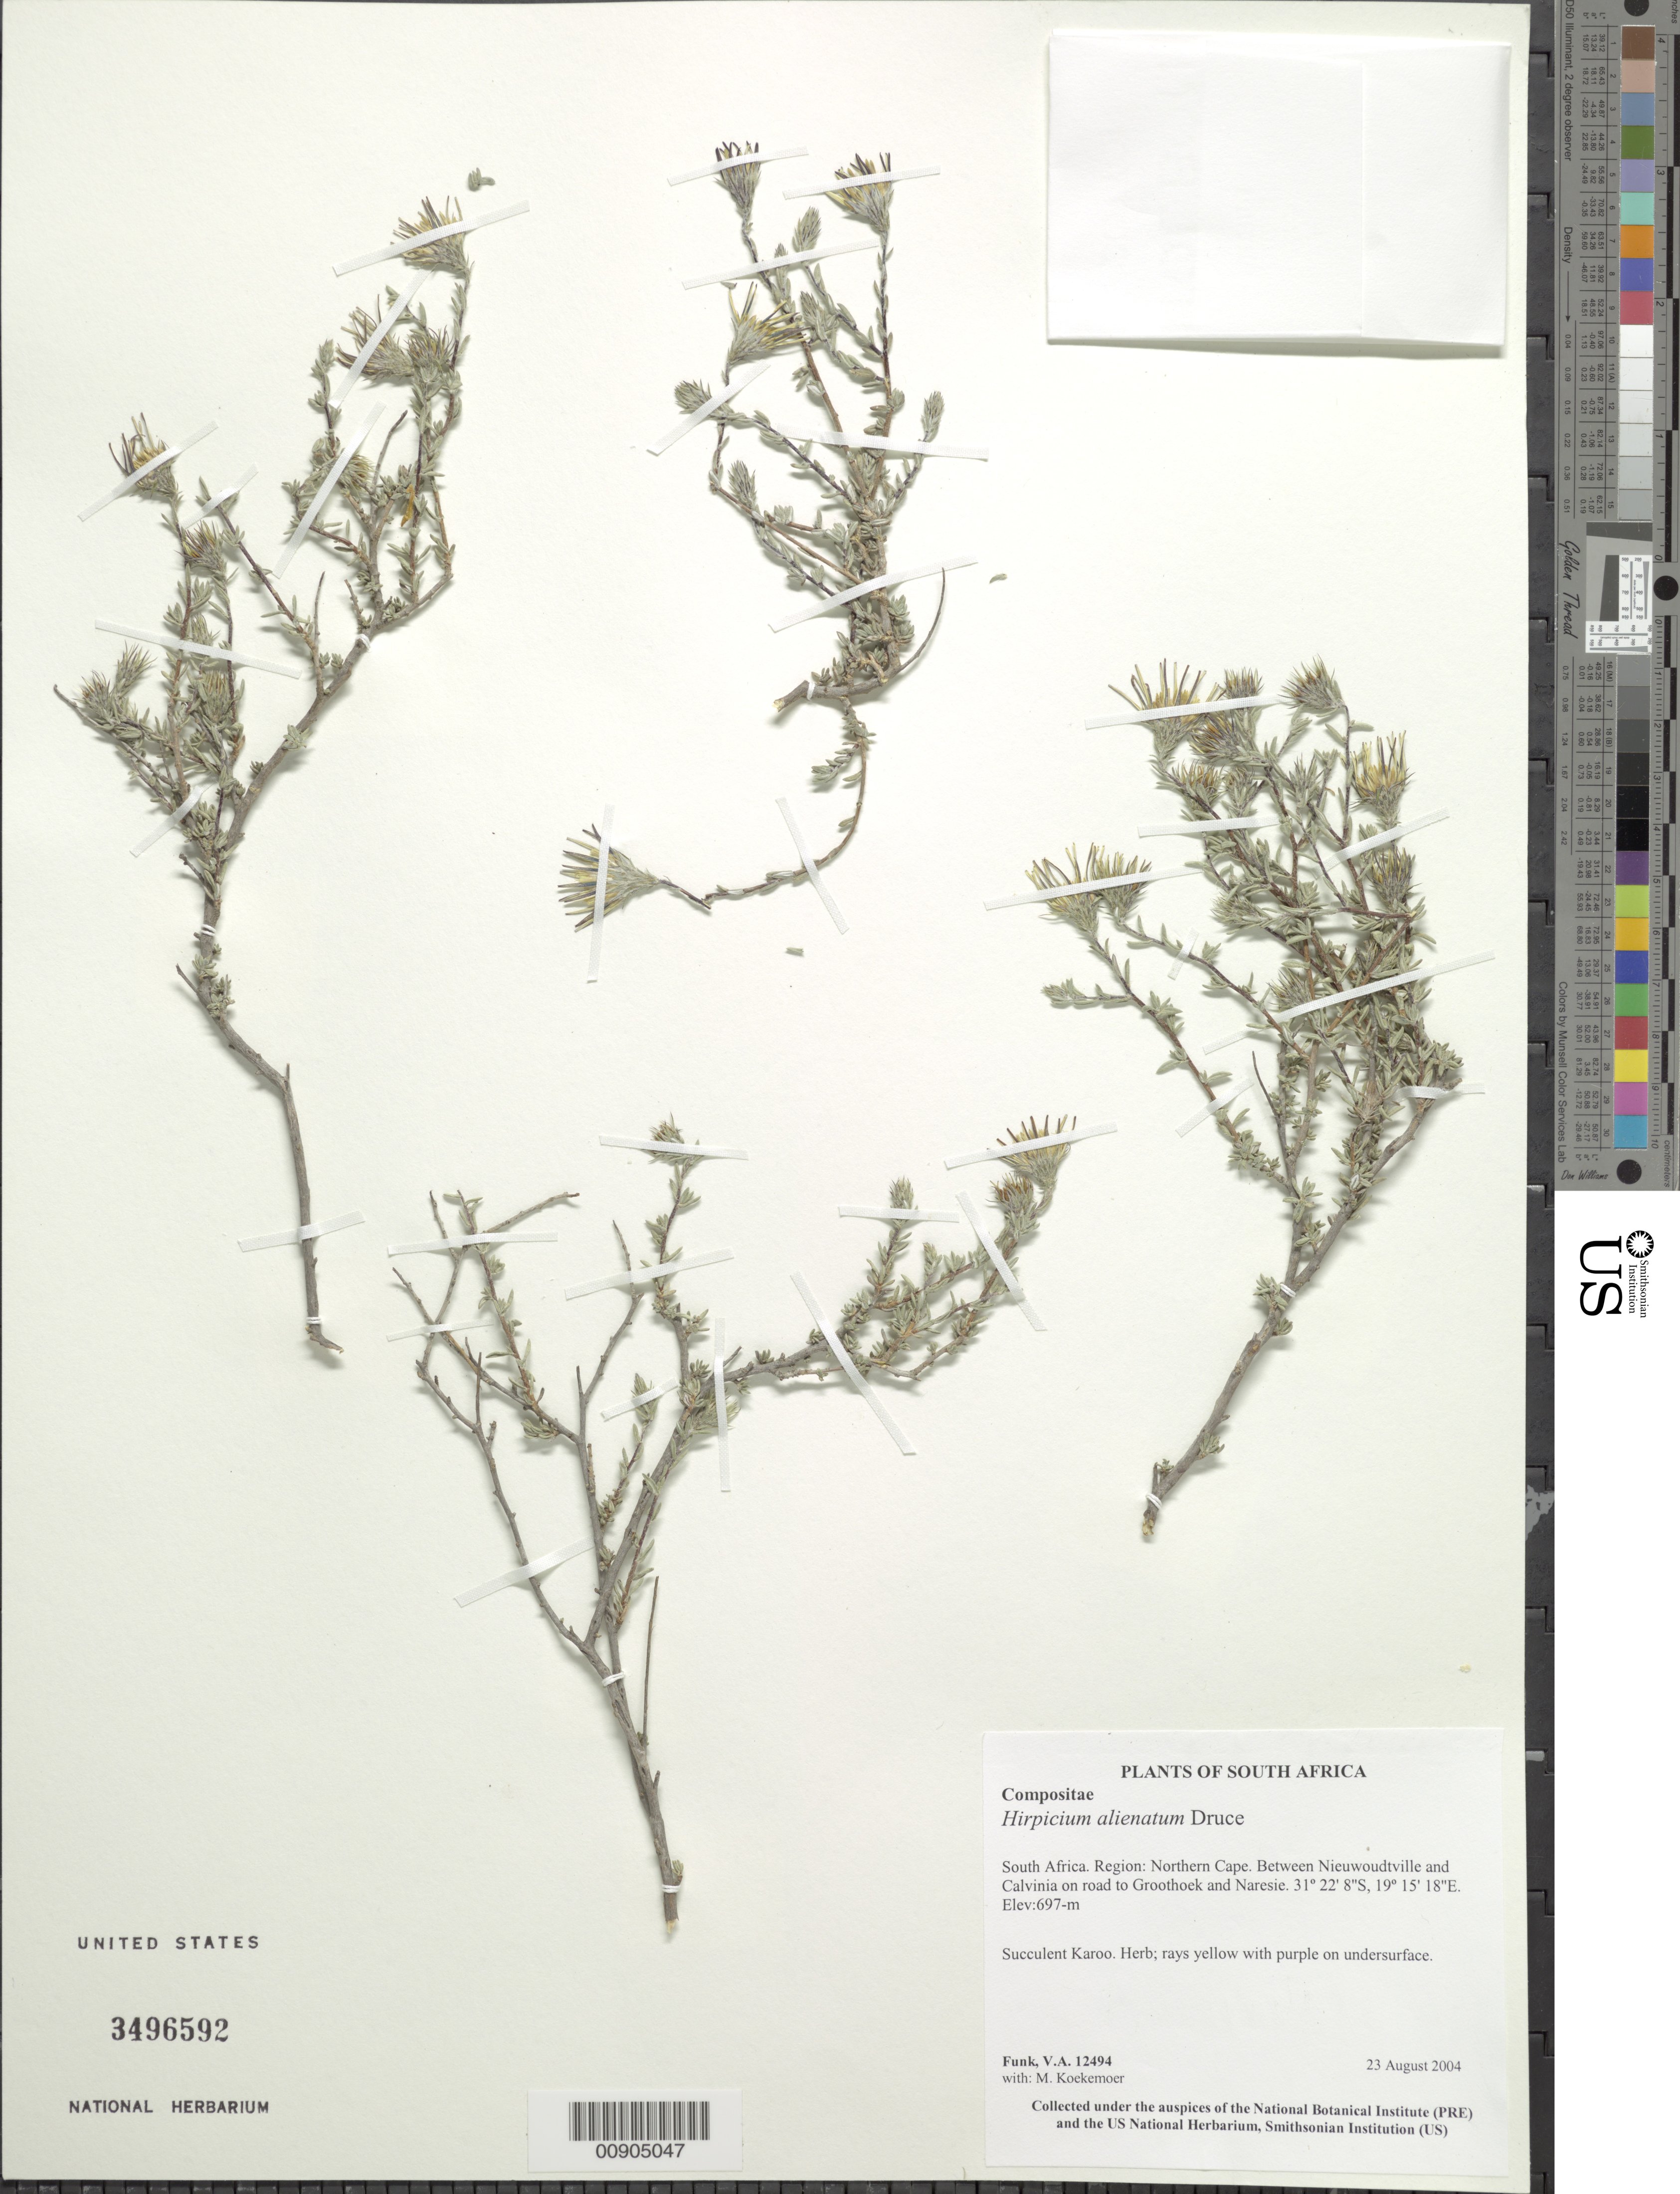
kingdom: Plantae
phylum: Tracheophyta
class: Magnoliopsida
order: Asterales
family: Asteraceae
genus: Hirpicium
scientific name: Hirpicium alienatum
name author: (Thunb.) Druce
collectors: V. Funk & M. Koekemoer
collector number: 12494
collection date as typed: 23 August 2004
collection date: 2004-08-23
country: South Africa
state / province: Northern Cape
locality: Northern Cape, between Nieuwoudtville and Calvinia, on road to Groothoek and Naresie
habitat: Succulent karoo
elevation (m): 697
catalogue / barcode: US 3496592